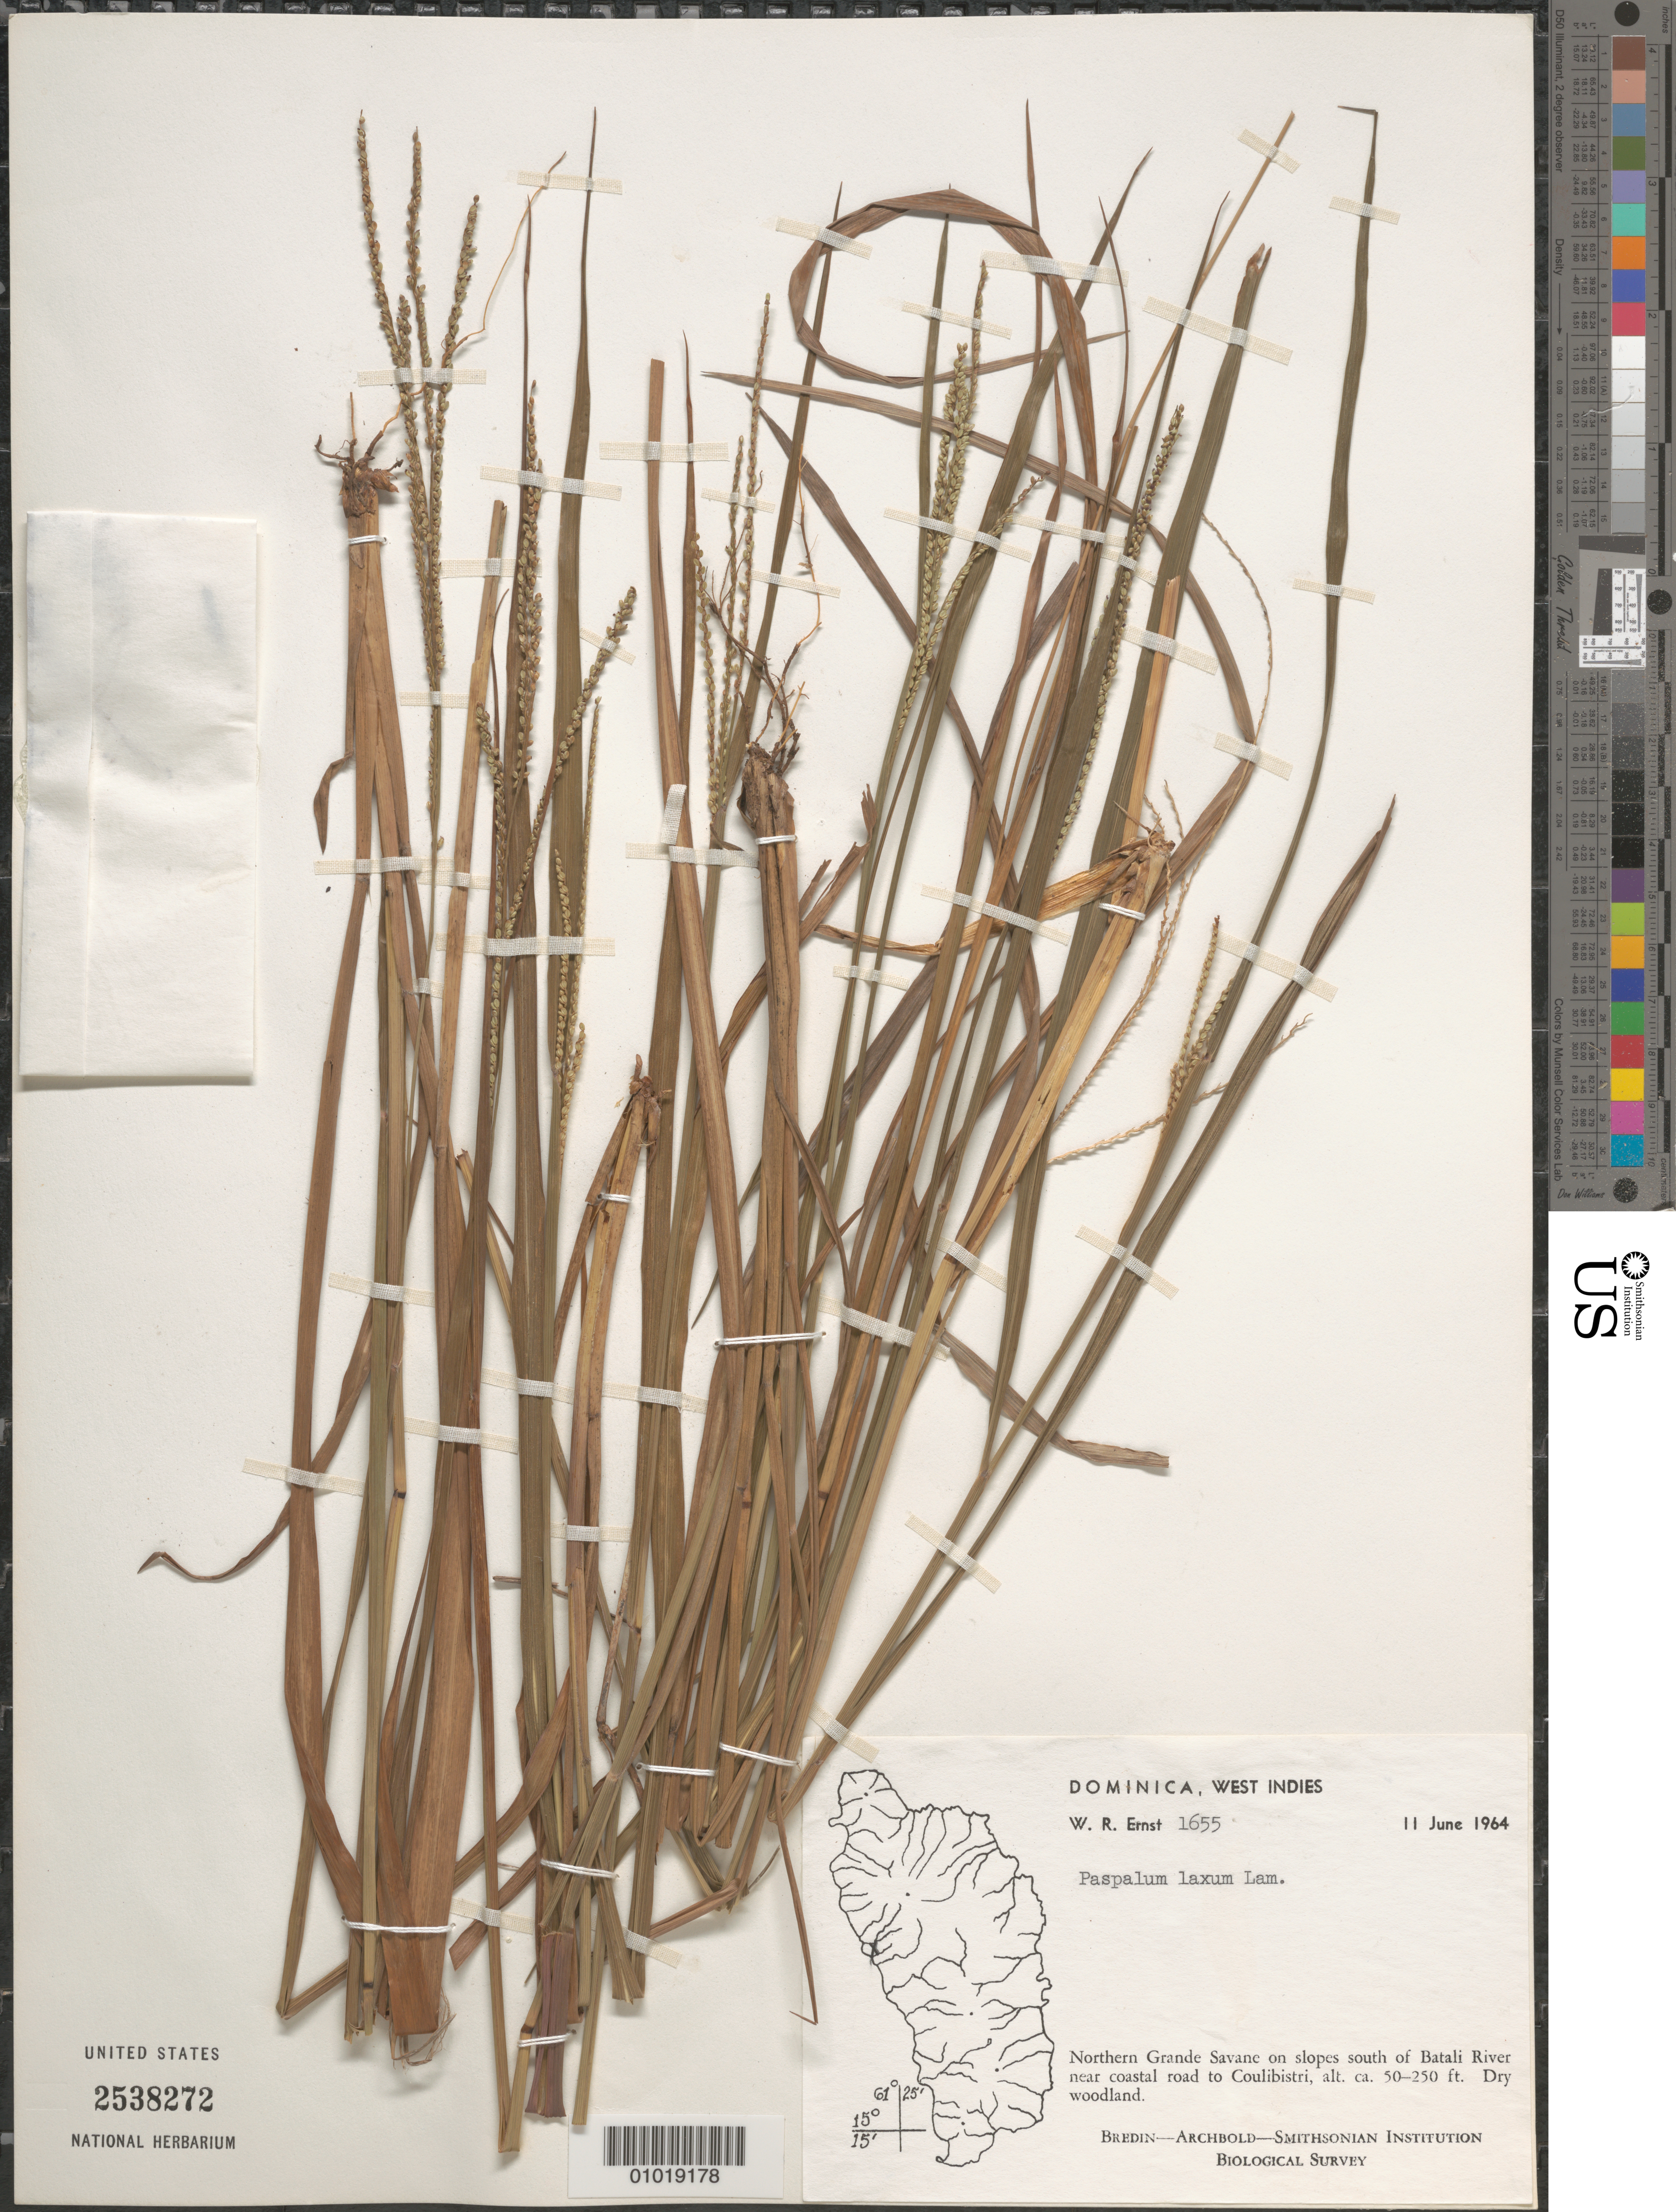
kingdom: Plantae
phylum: Tracheophyta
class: Liliopsida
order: Poales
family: Poaceae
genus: Paspalum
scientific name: Paspalum laxum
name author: Lam.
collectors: W. R. Ernst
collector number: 1655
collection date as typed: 11 Jun 1964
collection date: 1964-06-11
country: Dominica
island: Dominica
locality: Northern Grande Savane on slopes S of Batali River near coastal road to Coulibistri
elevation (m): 15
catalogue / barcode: US 2538272